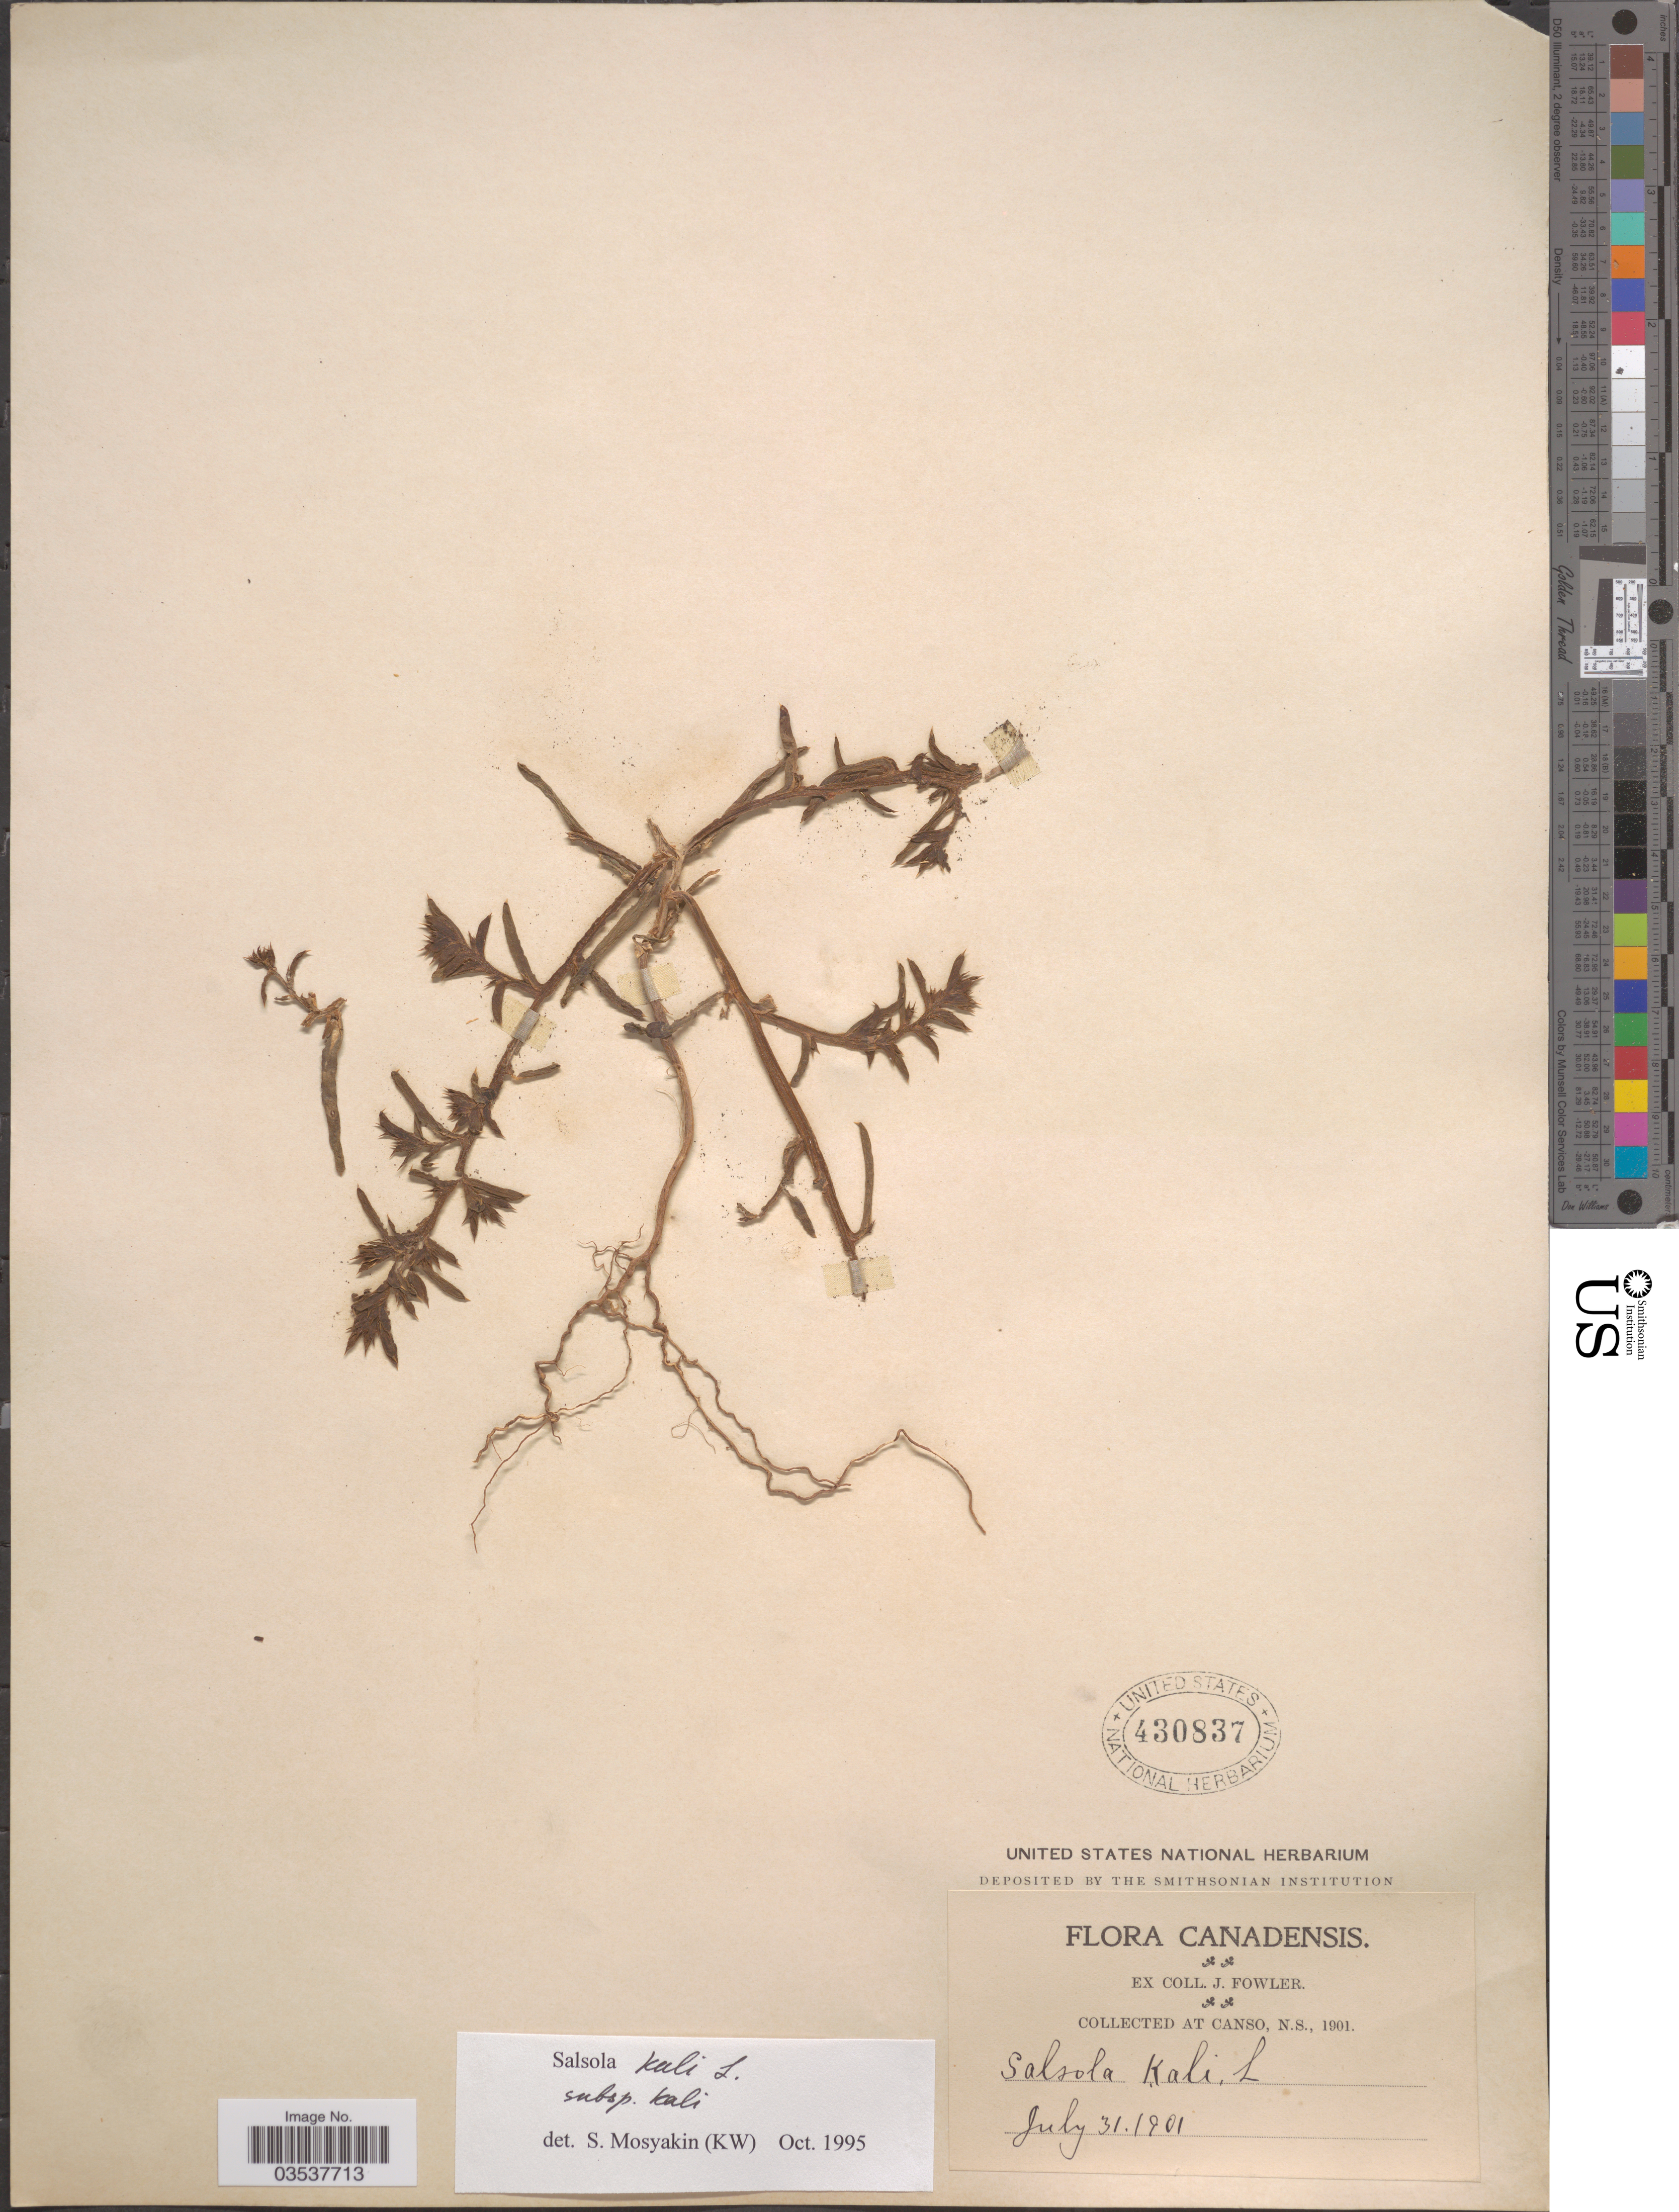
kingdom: Plantae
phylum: Tracheophyta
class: Magnoliopsida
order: Caryophyllales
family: Amaranthaceae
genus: Salsola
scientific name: Salsola kali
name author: L.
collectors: J. Fowler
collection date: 1901-07-31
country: Canada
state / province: Nova Scotia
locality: At Canso.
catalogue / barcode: US 430837